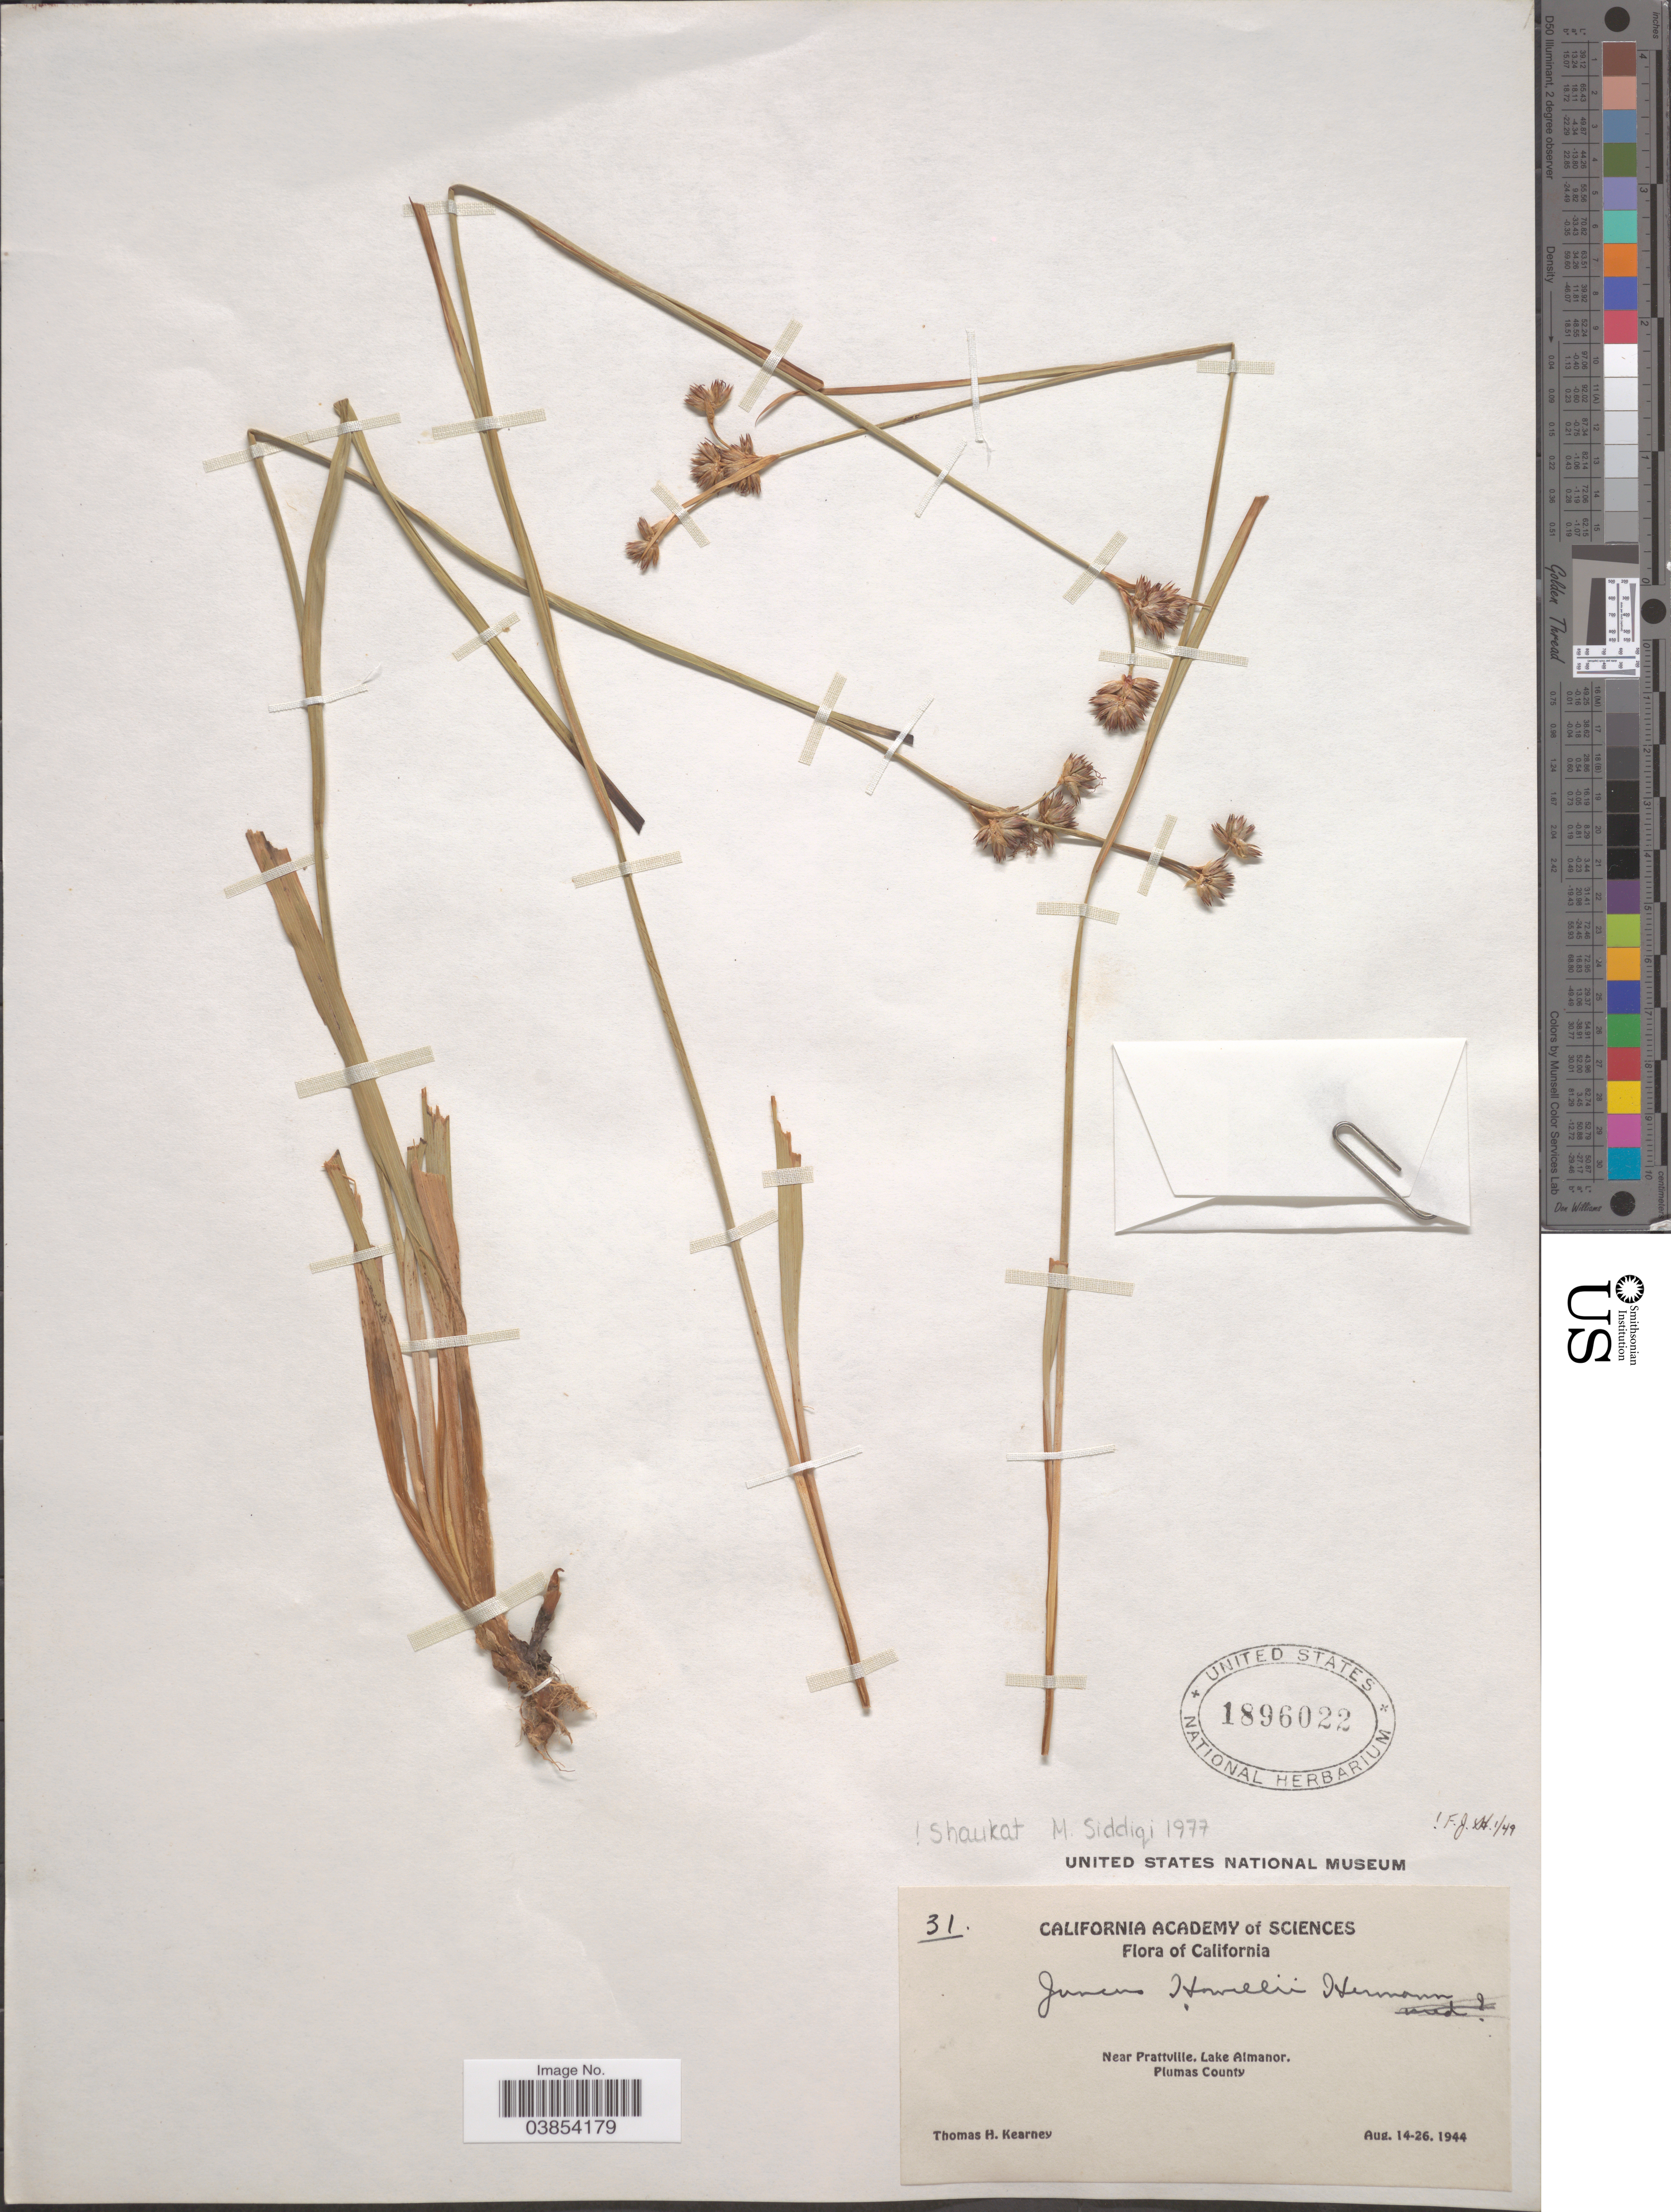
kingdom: Plantae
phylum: Tracheophyta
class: Liliopsida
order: Poales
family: Juncaceae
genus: Juncus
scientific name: Juncus howellii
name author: F.J. Herm.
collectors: T. H. Kearney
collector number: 31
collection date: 1944-08-14/1944-08-26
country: United States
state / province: California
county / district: Plumas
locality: Near Prattville, Lake Almanor. Plumas County.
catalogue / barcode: US 1896022